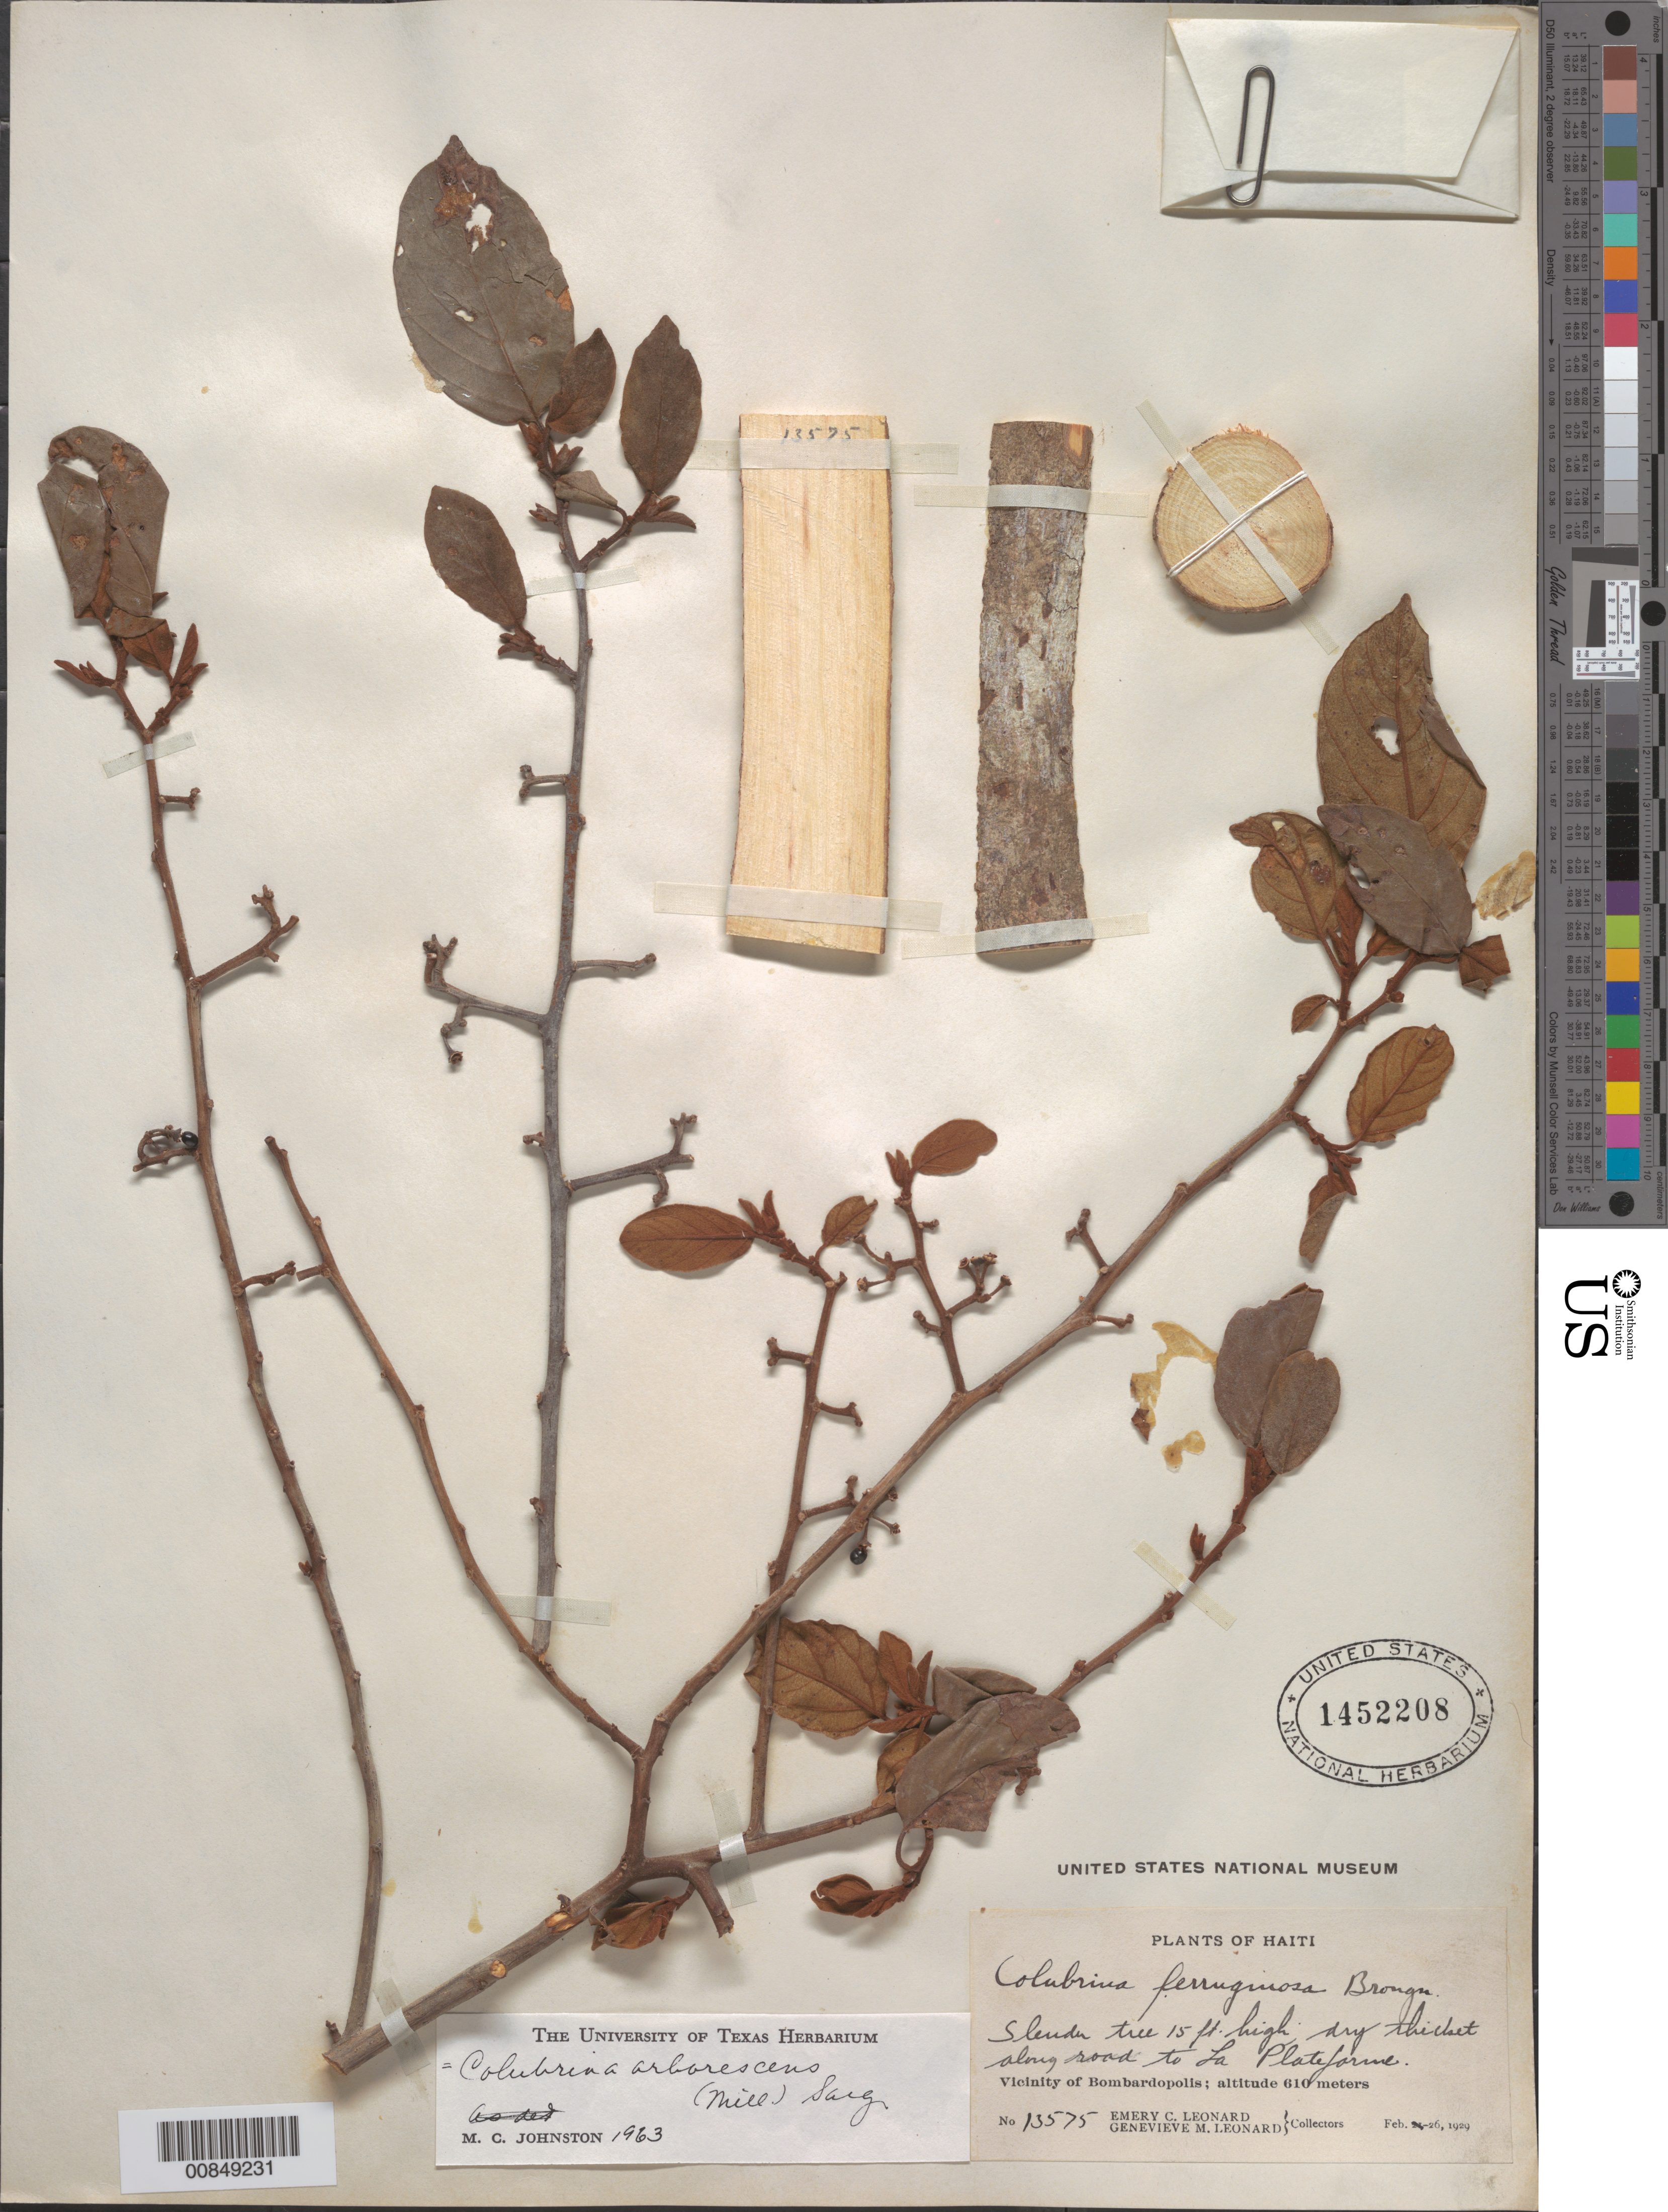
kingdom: Plantae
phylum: Tracheophyta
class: Magnoliopsida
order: Rosales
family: Rhamnaceae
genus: Colubrina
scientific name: Colubrina arborescens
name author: (Mill.) Sarg.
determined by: Johnston, Marshall C.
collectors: E. C. Leonard & G. M. Leonard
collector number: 13575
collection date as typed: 26 Feb 1929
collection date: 1929-02-26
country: Haiti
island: Hispaniola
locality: Vicinity of Bombardopolis, road to La Plateforme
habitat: Dry thicket along road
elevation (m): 610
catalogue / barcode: US 1452208